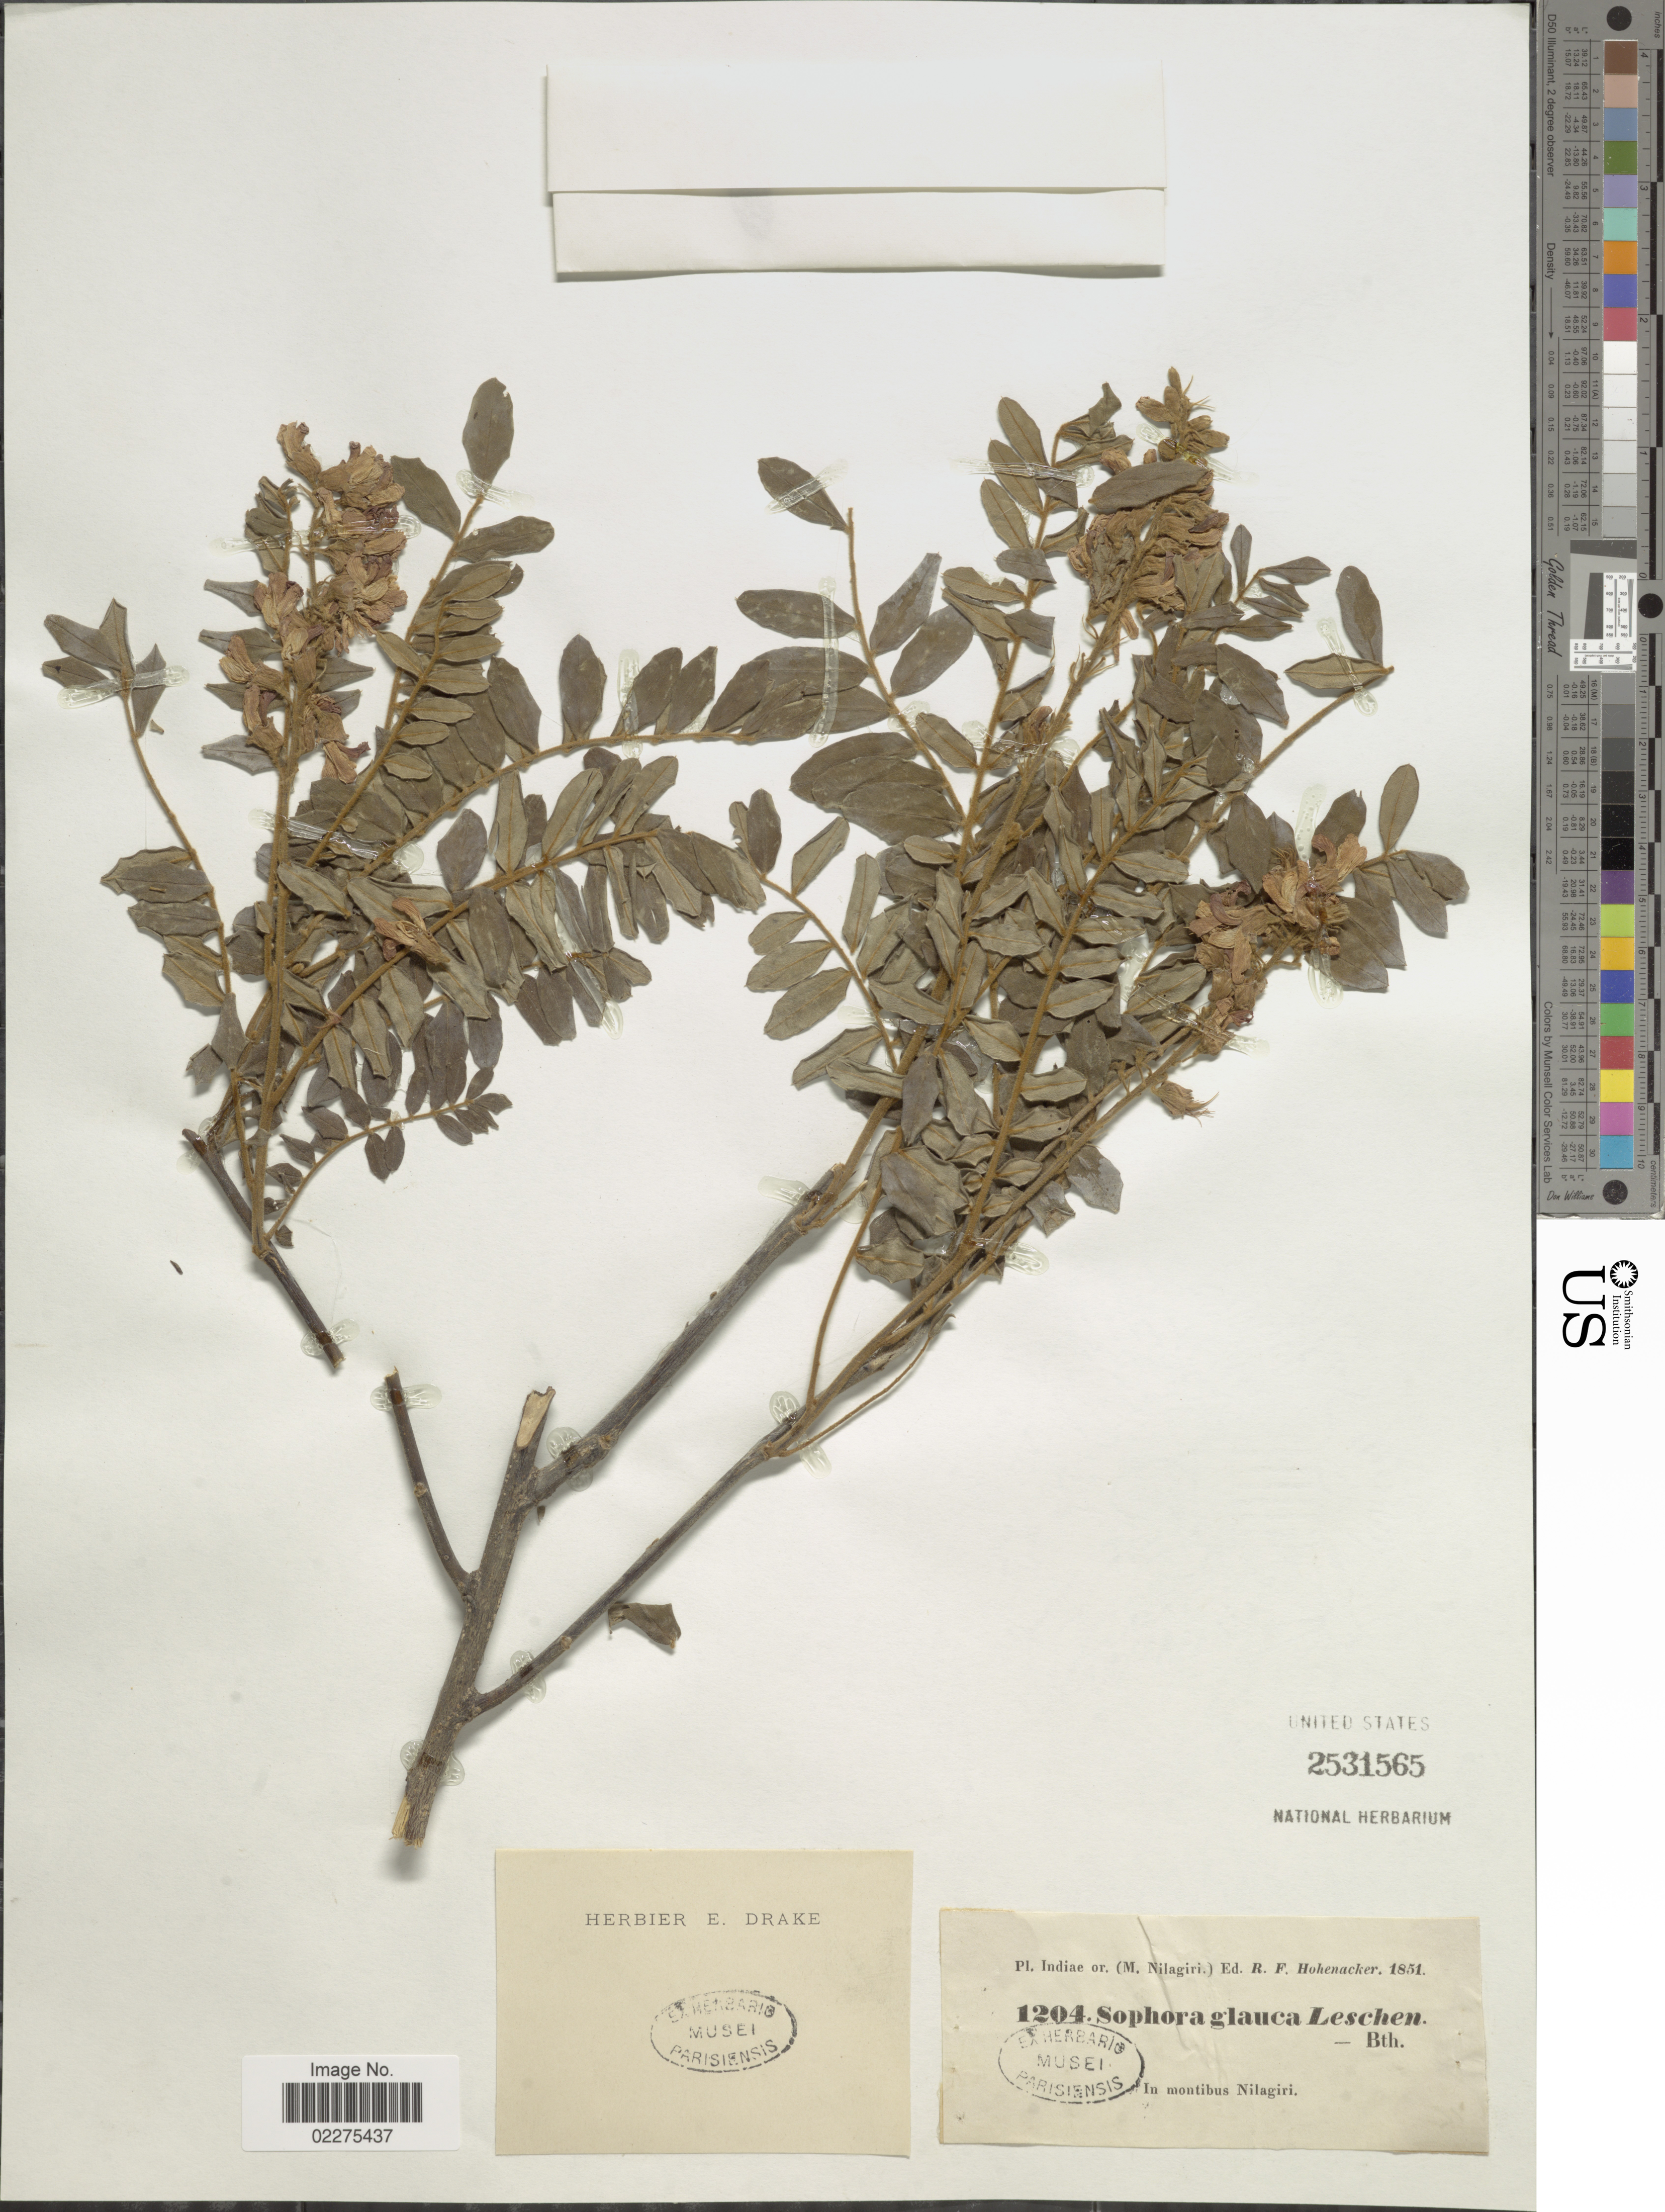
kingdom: Plantae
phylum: Tracheophyta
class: Magnoliopsida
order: Fabales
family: Fabaceae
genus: Sophora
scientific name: Sophora velutina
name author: Lindl.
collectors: R. F. Hohenacker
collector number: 1204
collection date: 1851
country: India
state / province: Orissa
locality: Indiae or. (M. Nilagiri). In montibus Nilagiri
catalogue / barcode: US 2531565